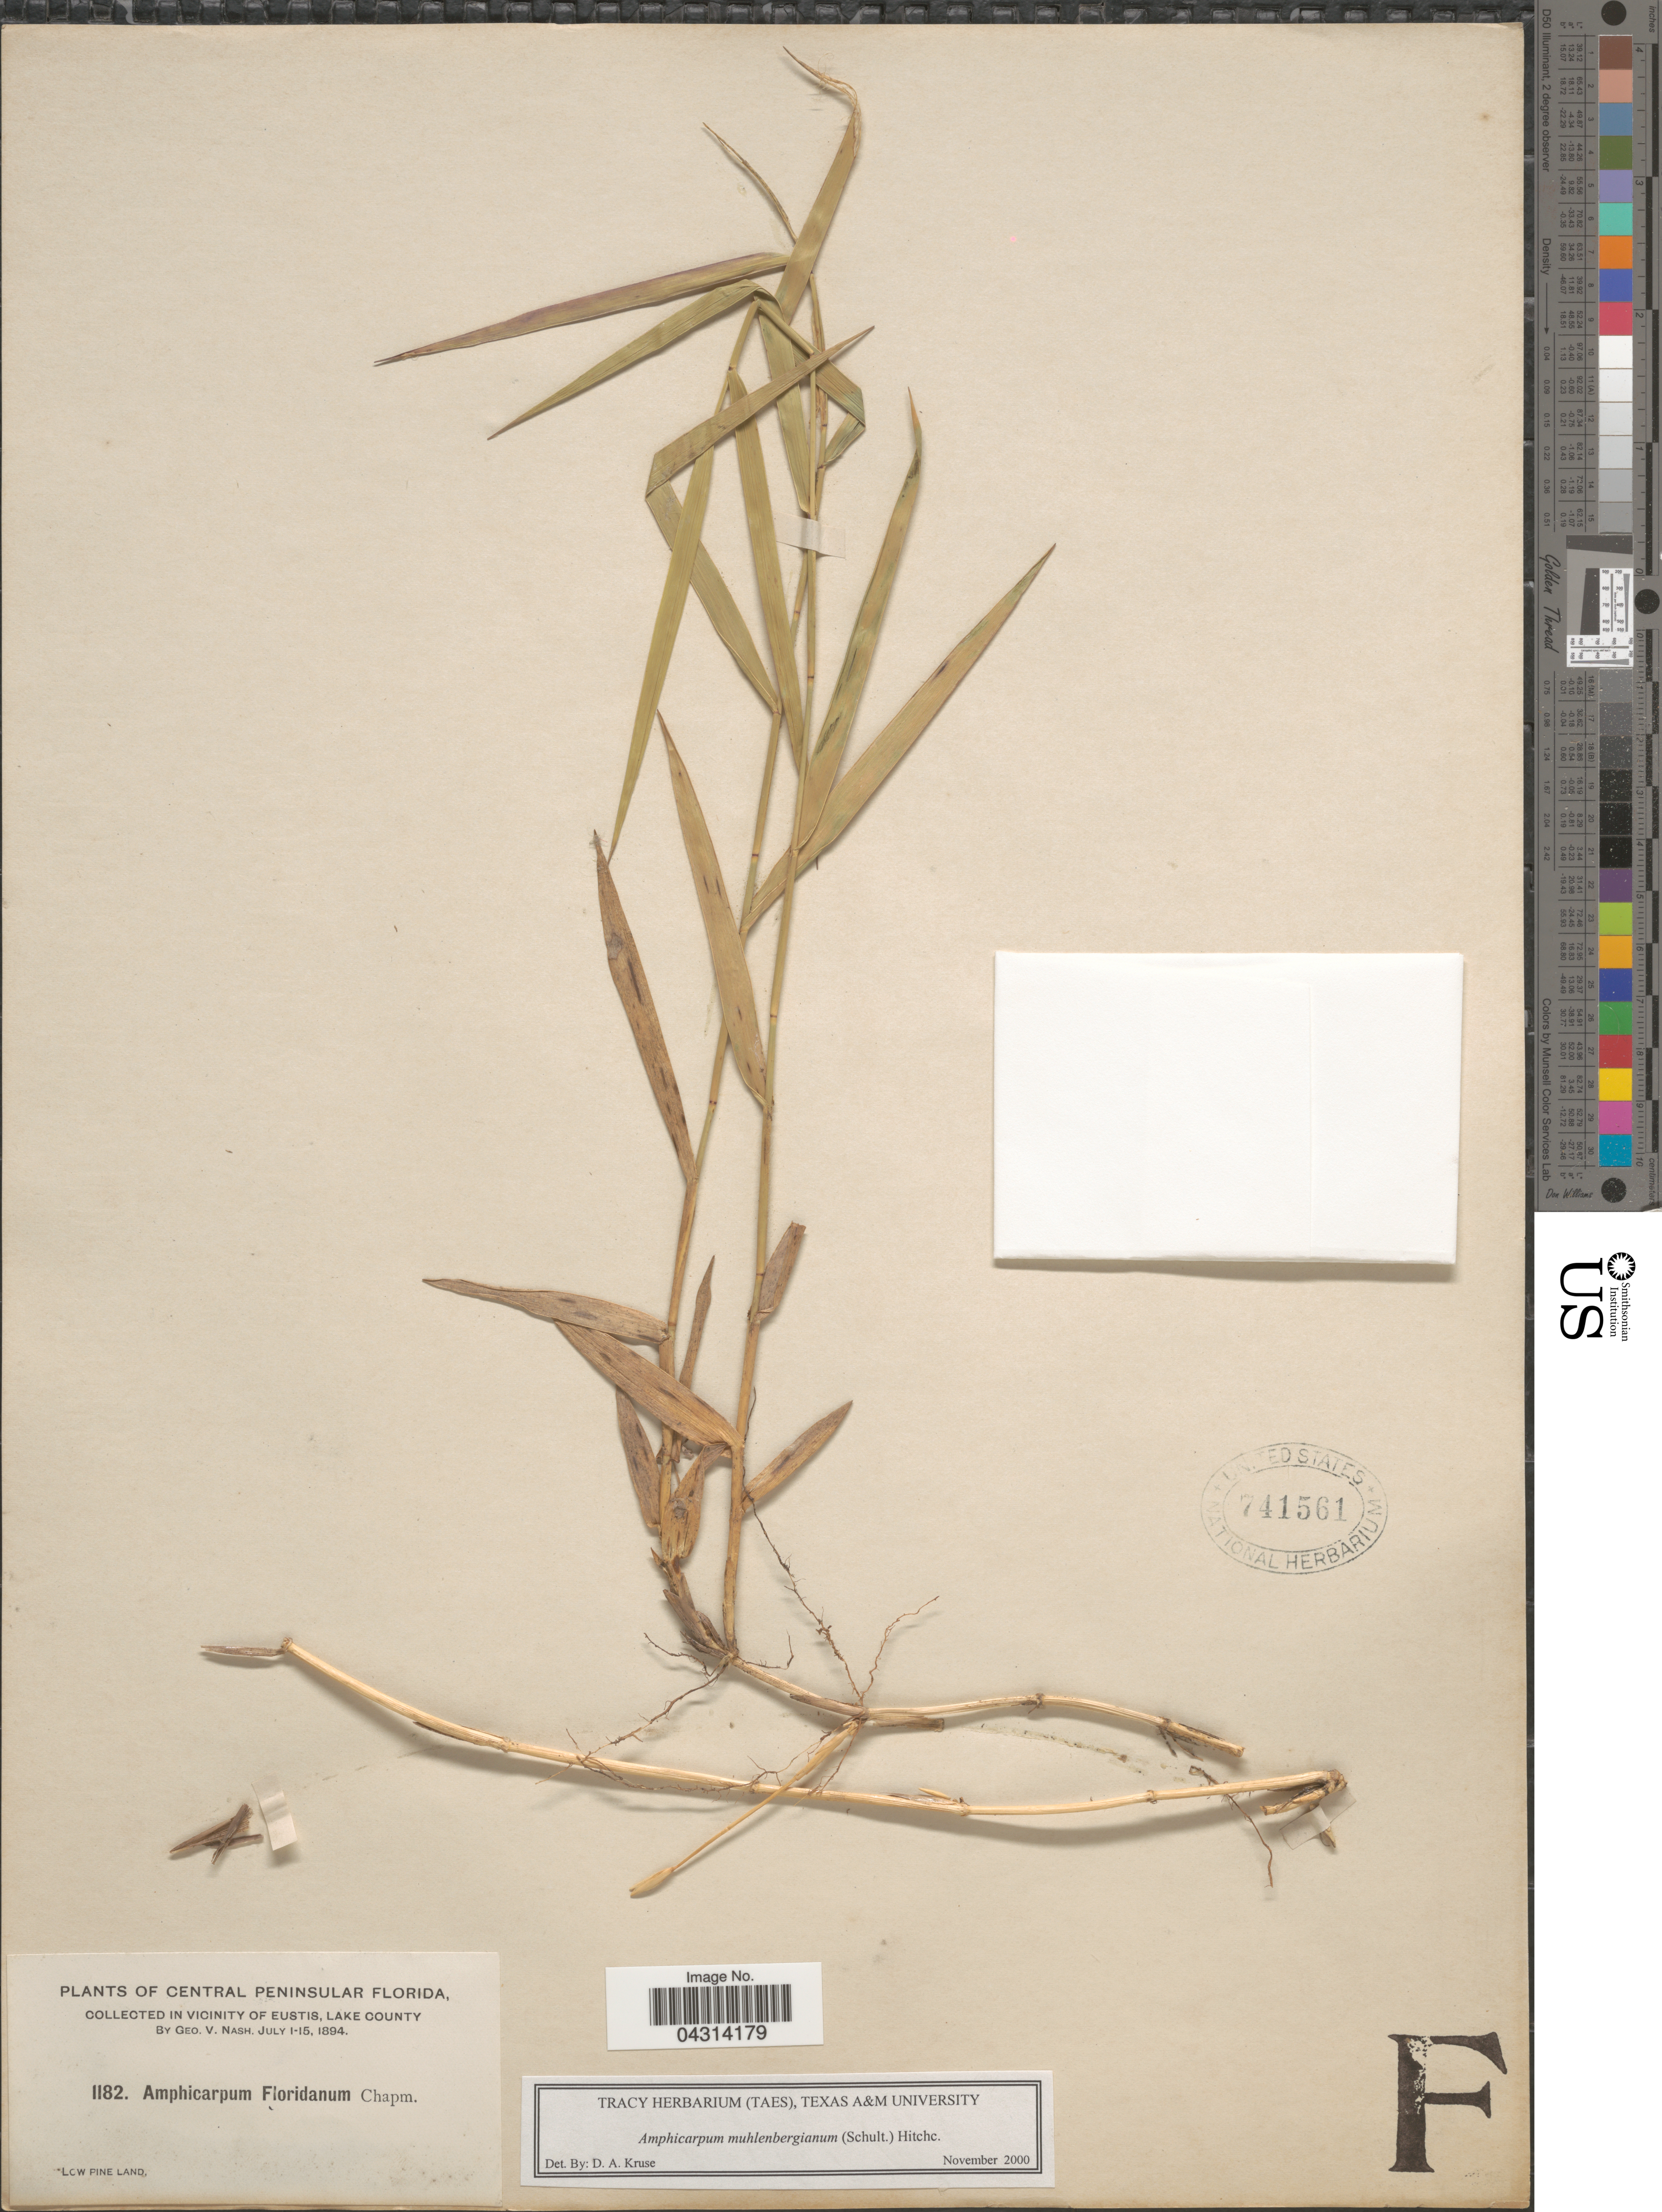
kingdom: Plantae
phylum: Tracheophyta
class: Liliopsida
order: Poales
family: Poaceae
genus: Amphicarpum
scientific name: Amphicarpum muhlenbergianum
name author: (Schult.) Hitchc.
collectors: G. V. Nash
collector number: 1182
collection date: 1894-07-01/1894-07-15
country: United States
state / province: Florida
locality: Central Peninsular Florida. In vicinity of Eustis, Lake County.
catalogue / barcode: US 741561